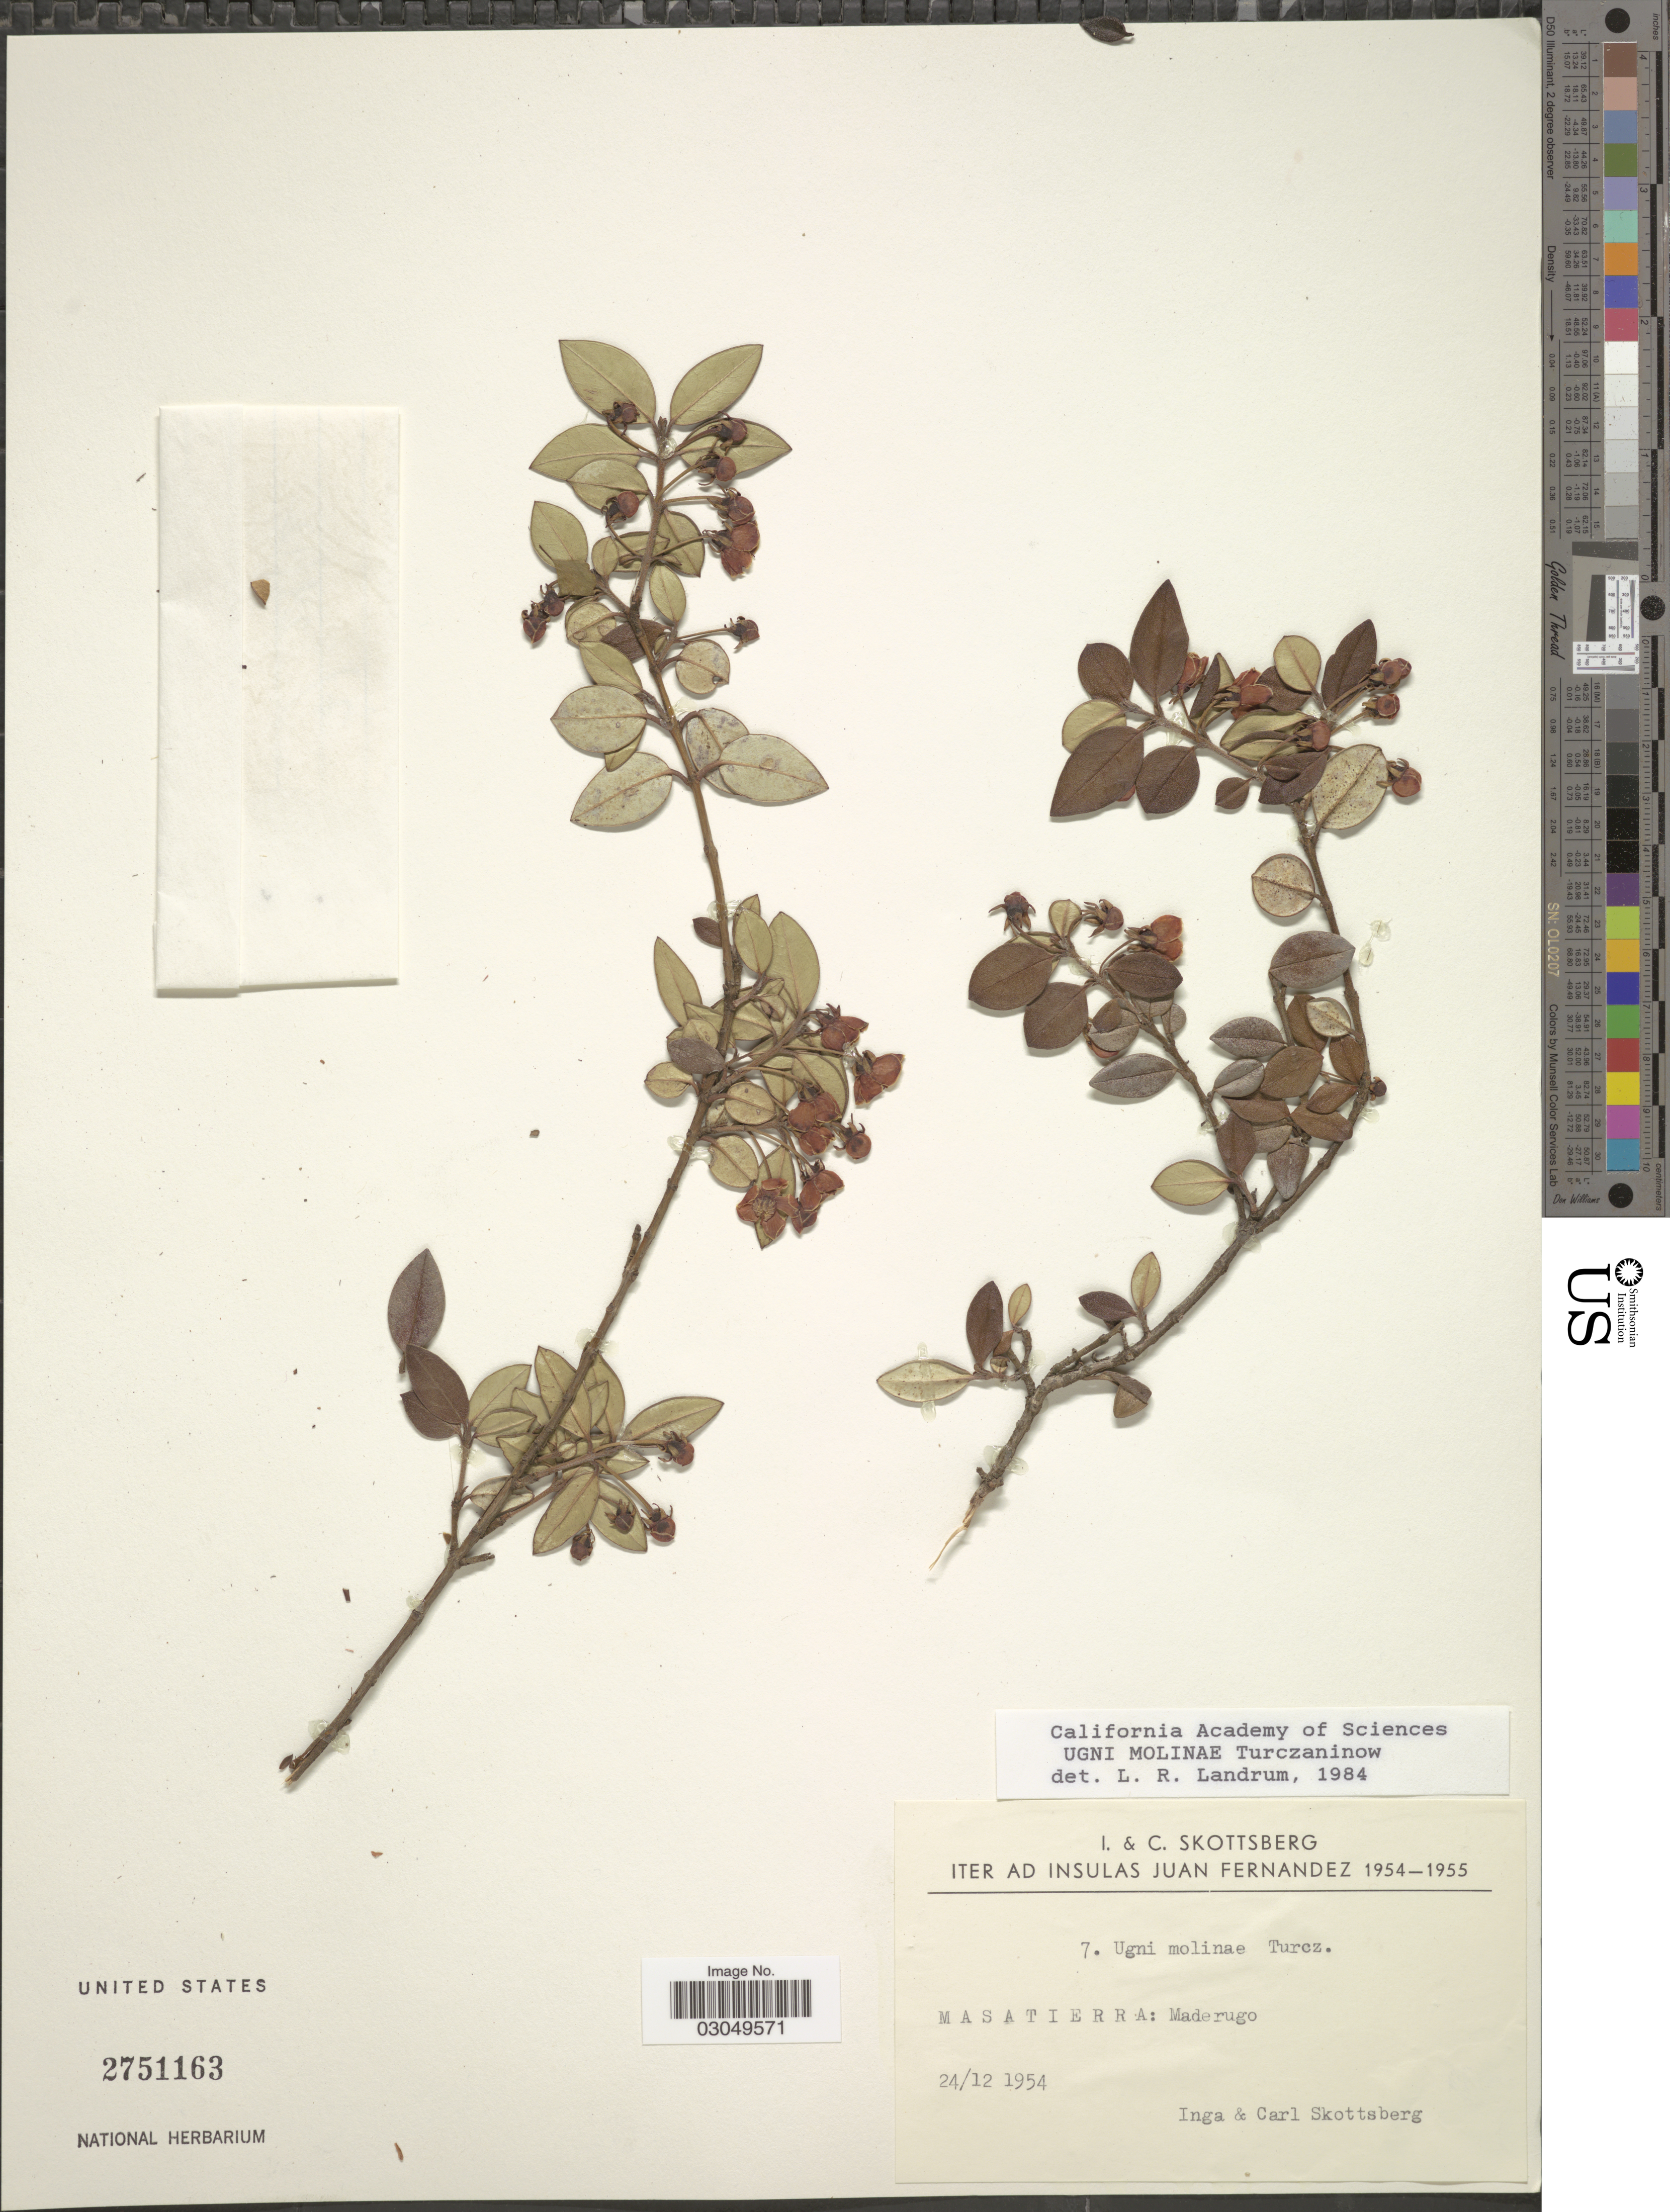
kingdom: Plantae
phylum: Tracheophyta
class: Magnoliopsida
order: Myrtales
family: Myrtaceae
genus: Ugni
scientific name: Ugni molinae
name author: Turcz.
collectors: C. Skottsberg & I. Skottsberg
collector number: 7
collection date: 1954-12-24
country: Chile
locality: Masatierra: Maderugo.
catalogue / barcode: US 2751163